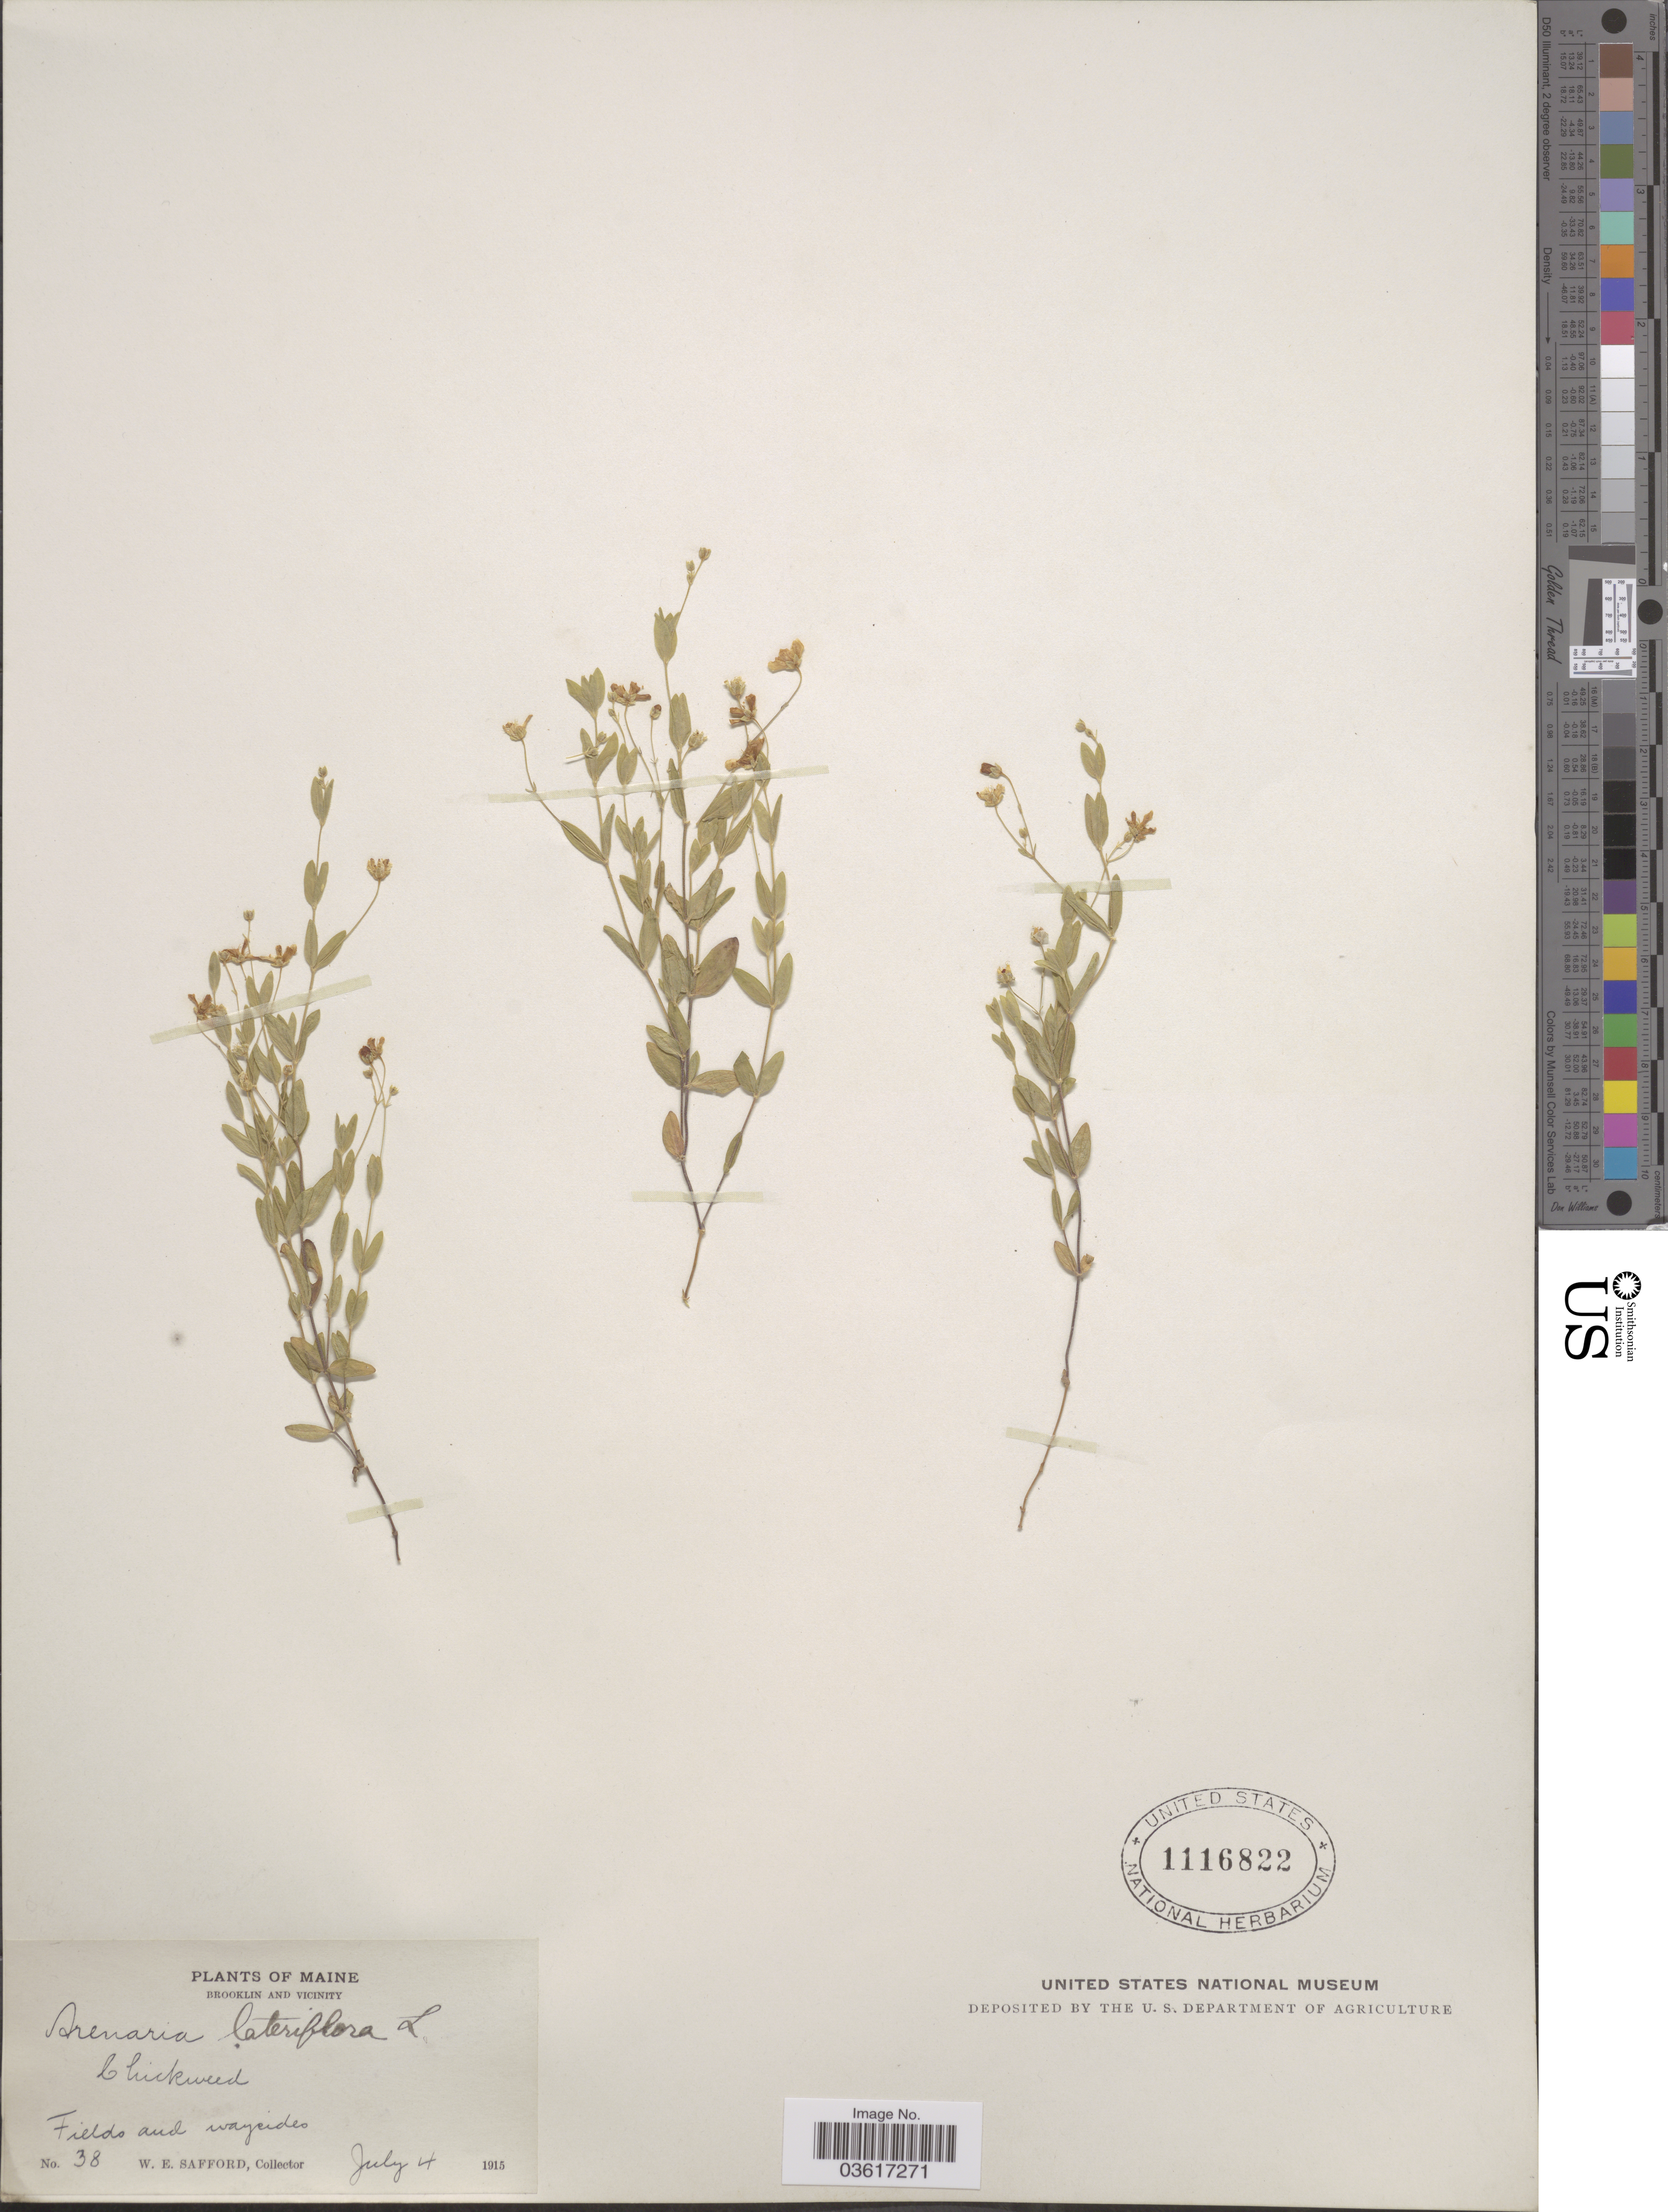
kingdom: Plantae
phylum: Tracheophyta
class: Magnoliopsida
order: Caryophyllales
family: Caryophyllaceae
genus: Moehringia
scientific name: Moehringia lateriflora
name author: (L.) Fenzl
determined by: Strong, Mark T., (BOT), Smithsonian Institution - National Museum of Natural History (UNITED STATES)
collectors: W. E. Safford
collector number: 38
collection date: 1915-07-04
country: United States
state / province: Maine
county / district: Hancock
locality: Brooklin and Vicinity. Fields and waysides.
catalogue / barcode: US 1116822